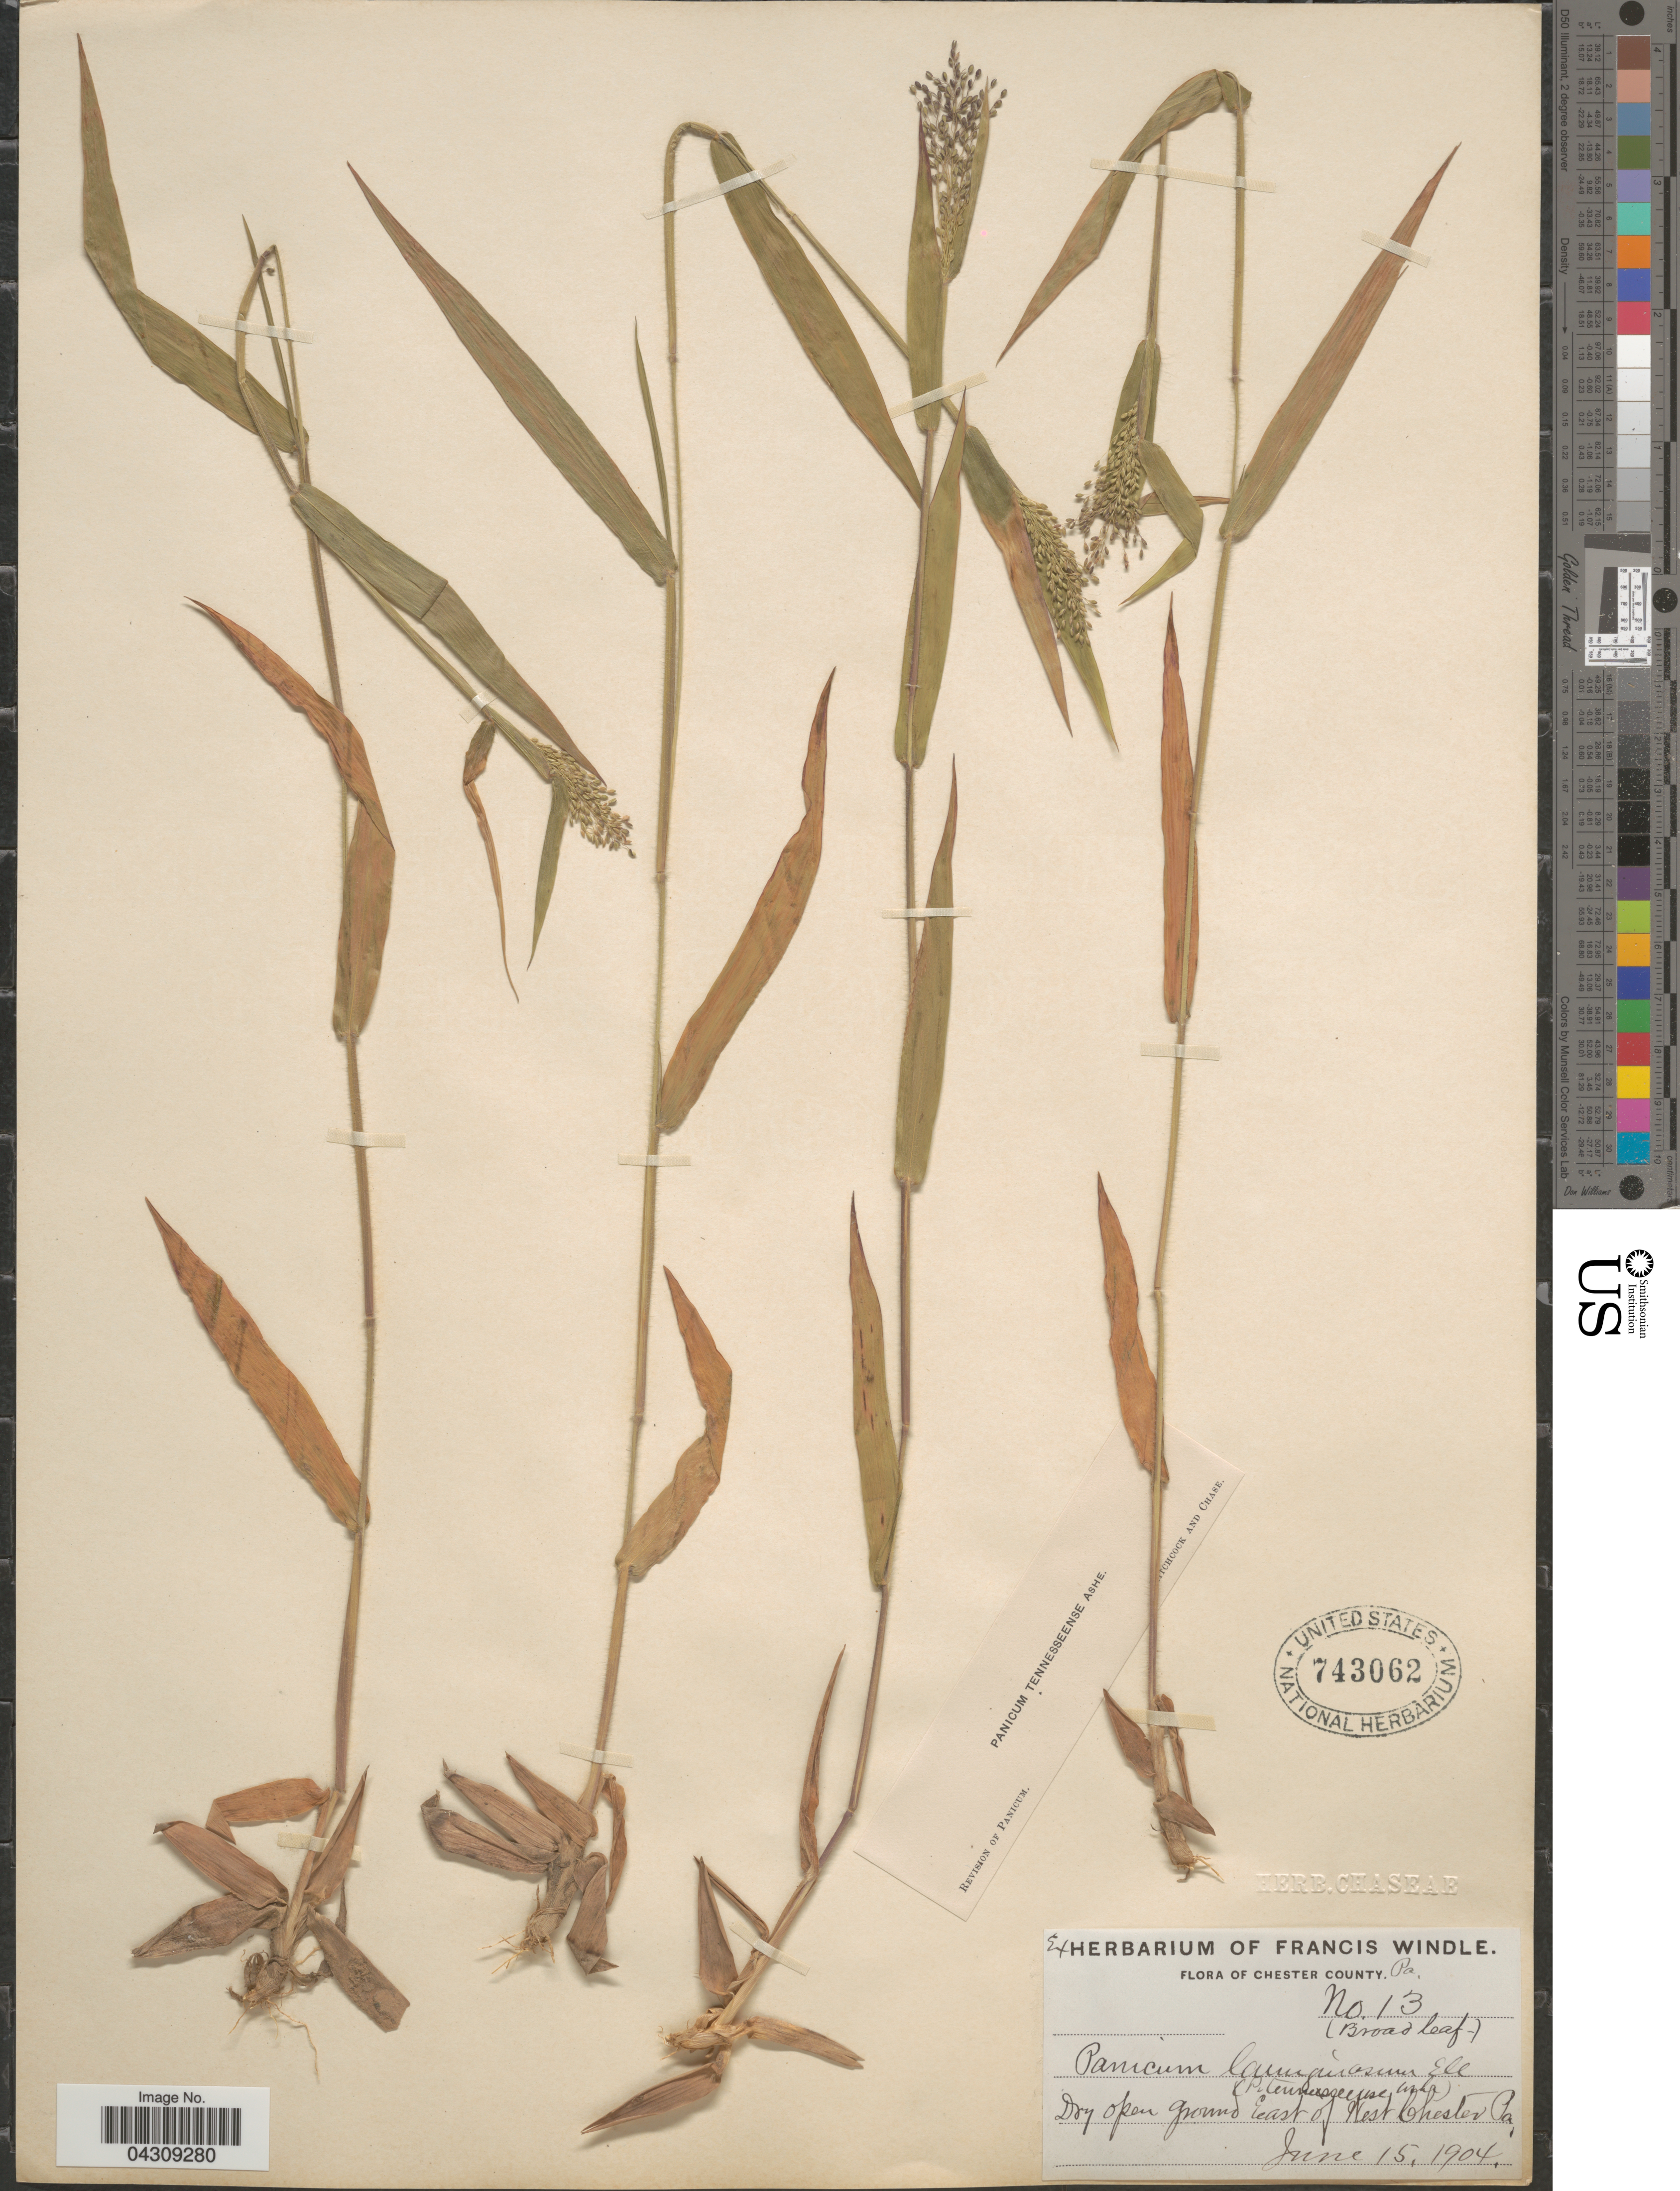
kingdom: Plantae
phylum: Tracheophyta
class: Liliopsida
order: Poales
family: Poaceae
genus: Dichanthelium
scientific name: Dichanthelium acuminatum var. acuminatum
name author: (Sw.) Gould & C.A. Clark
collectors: ex herb. F. Windle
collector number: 13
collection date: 1904-06-15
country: United States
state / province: Pennsylvania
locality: Chester County. Dry open ground. East of West Chester.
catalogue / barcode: US 743062